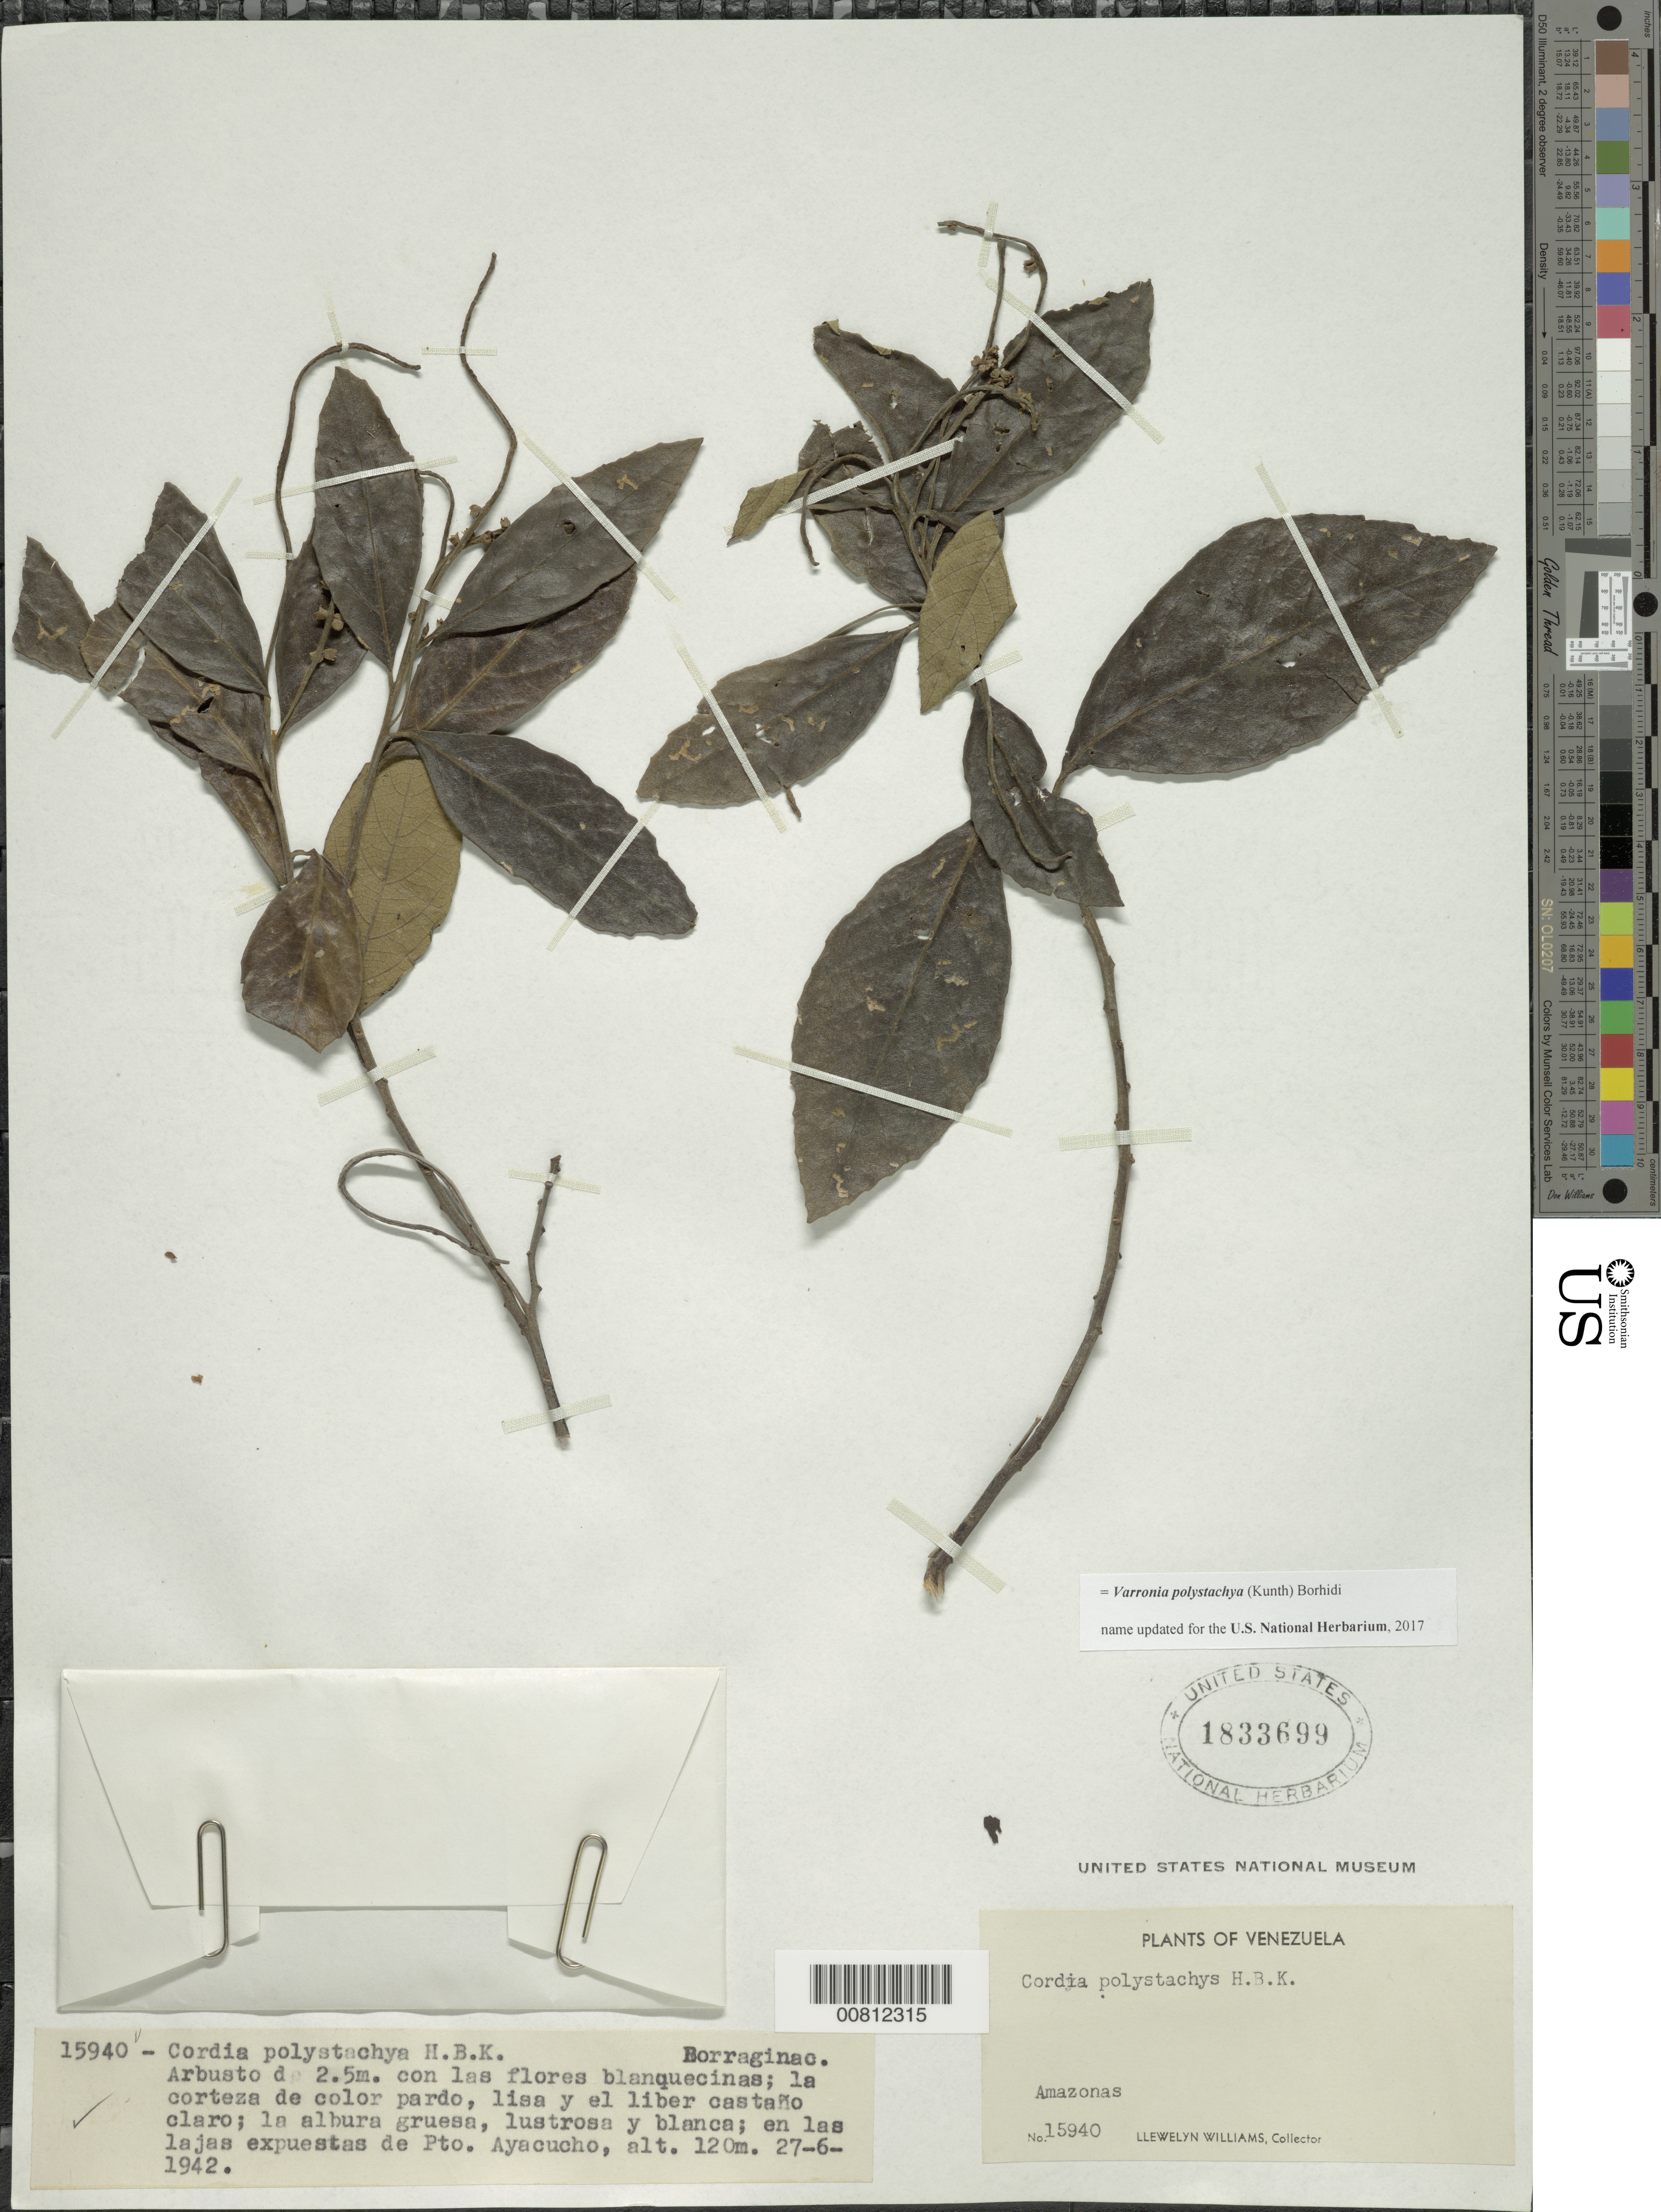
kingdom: Plantae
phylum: Tracheophyta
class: Magnoliopsida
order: Boraginales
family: Cordiaceae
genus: Cordia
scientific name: Cordia polystachya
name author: Kunth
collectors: Ll. Williams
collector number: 15940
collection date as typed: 27-Jun-42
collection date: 1942-06-27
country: Venezuela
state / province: Amazonas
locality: Puerto Ayacucho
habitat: Lajas expuestas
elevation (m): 120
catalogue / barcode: US 1833699